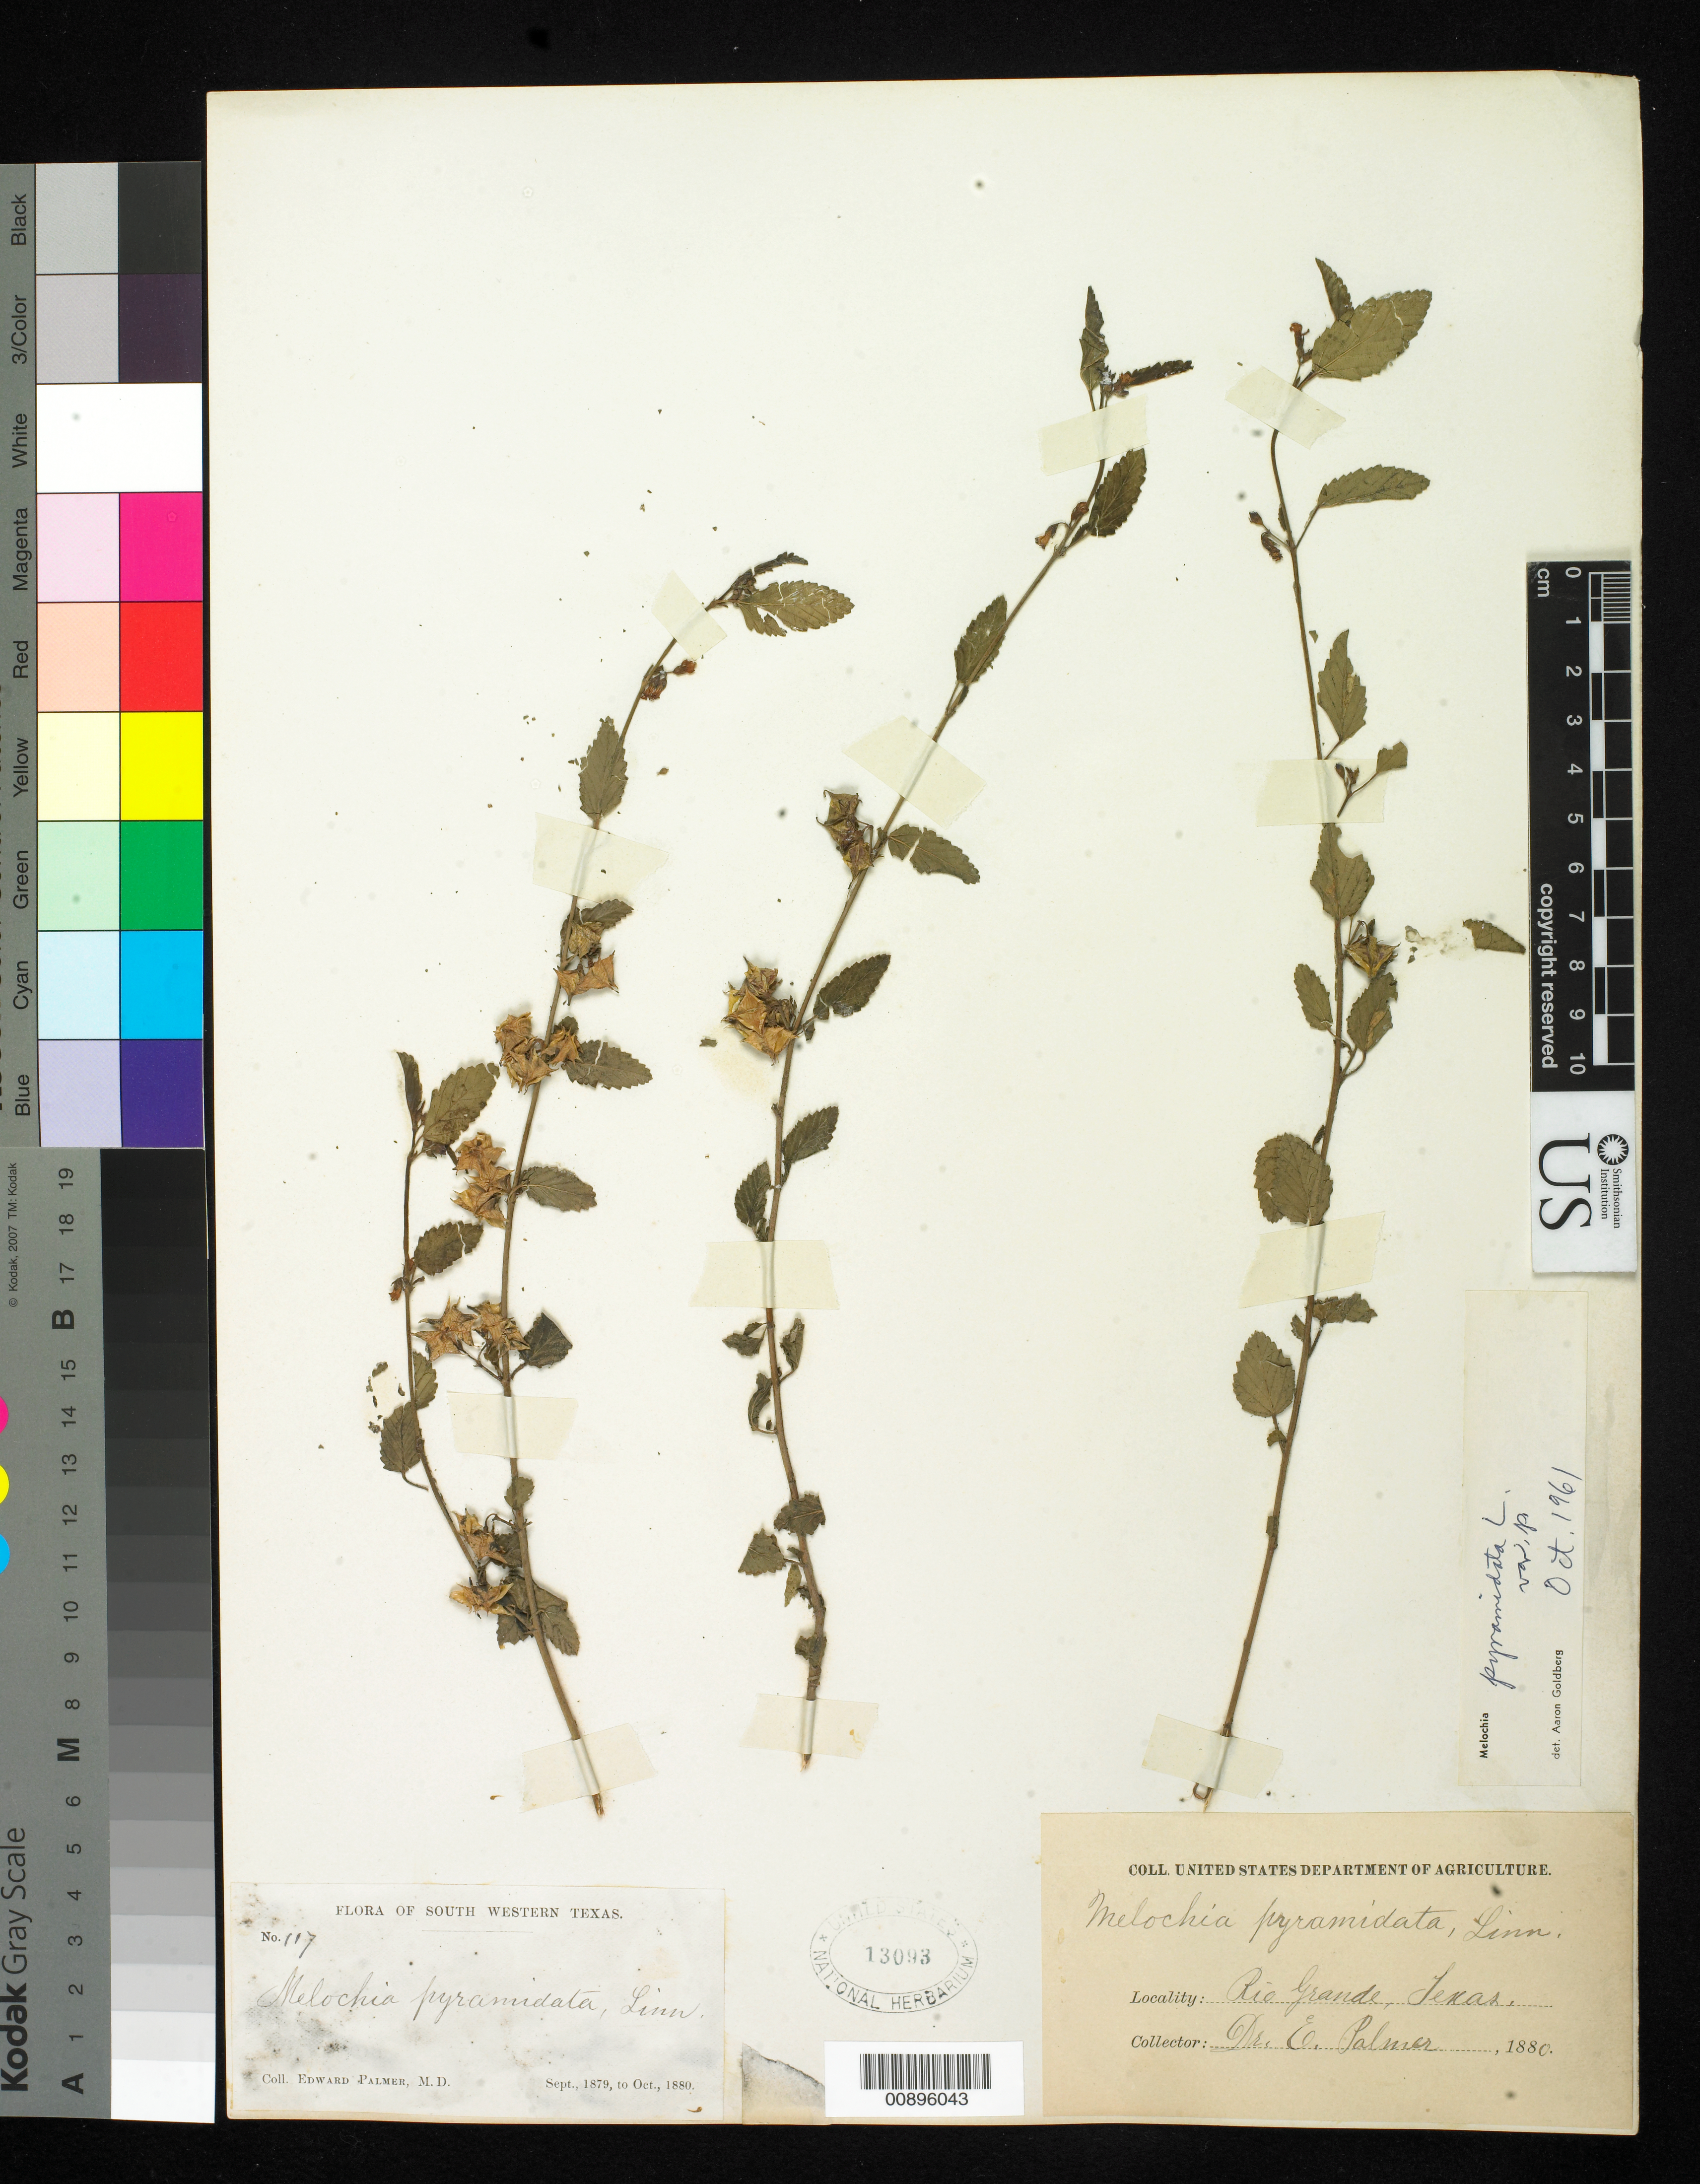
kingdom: Plantae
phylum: Tracheophyta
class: Magnoliopsida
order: Malvales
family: Malvaceae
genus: Melochia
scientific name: Melochia pyramidata var. pyramidata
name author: L.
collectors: E. Palmer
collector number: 117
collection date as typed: Sep 1879 to -- Oct 1880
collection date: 1879-09/1880-10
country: United States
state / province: Texas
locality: Rio Grande, Texas.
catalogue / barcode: US 13093